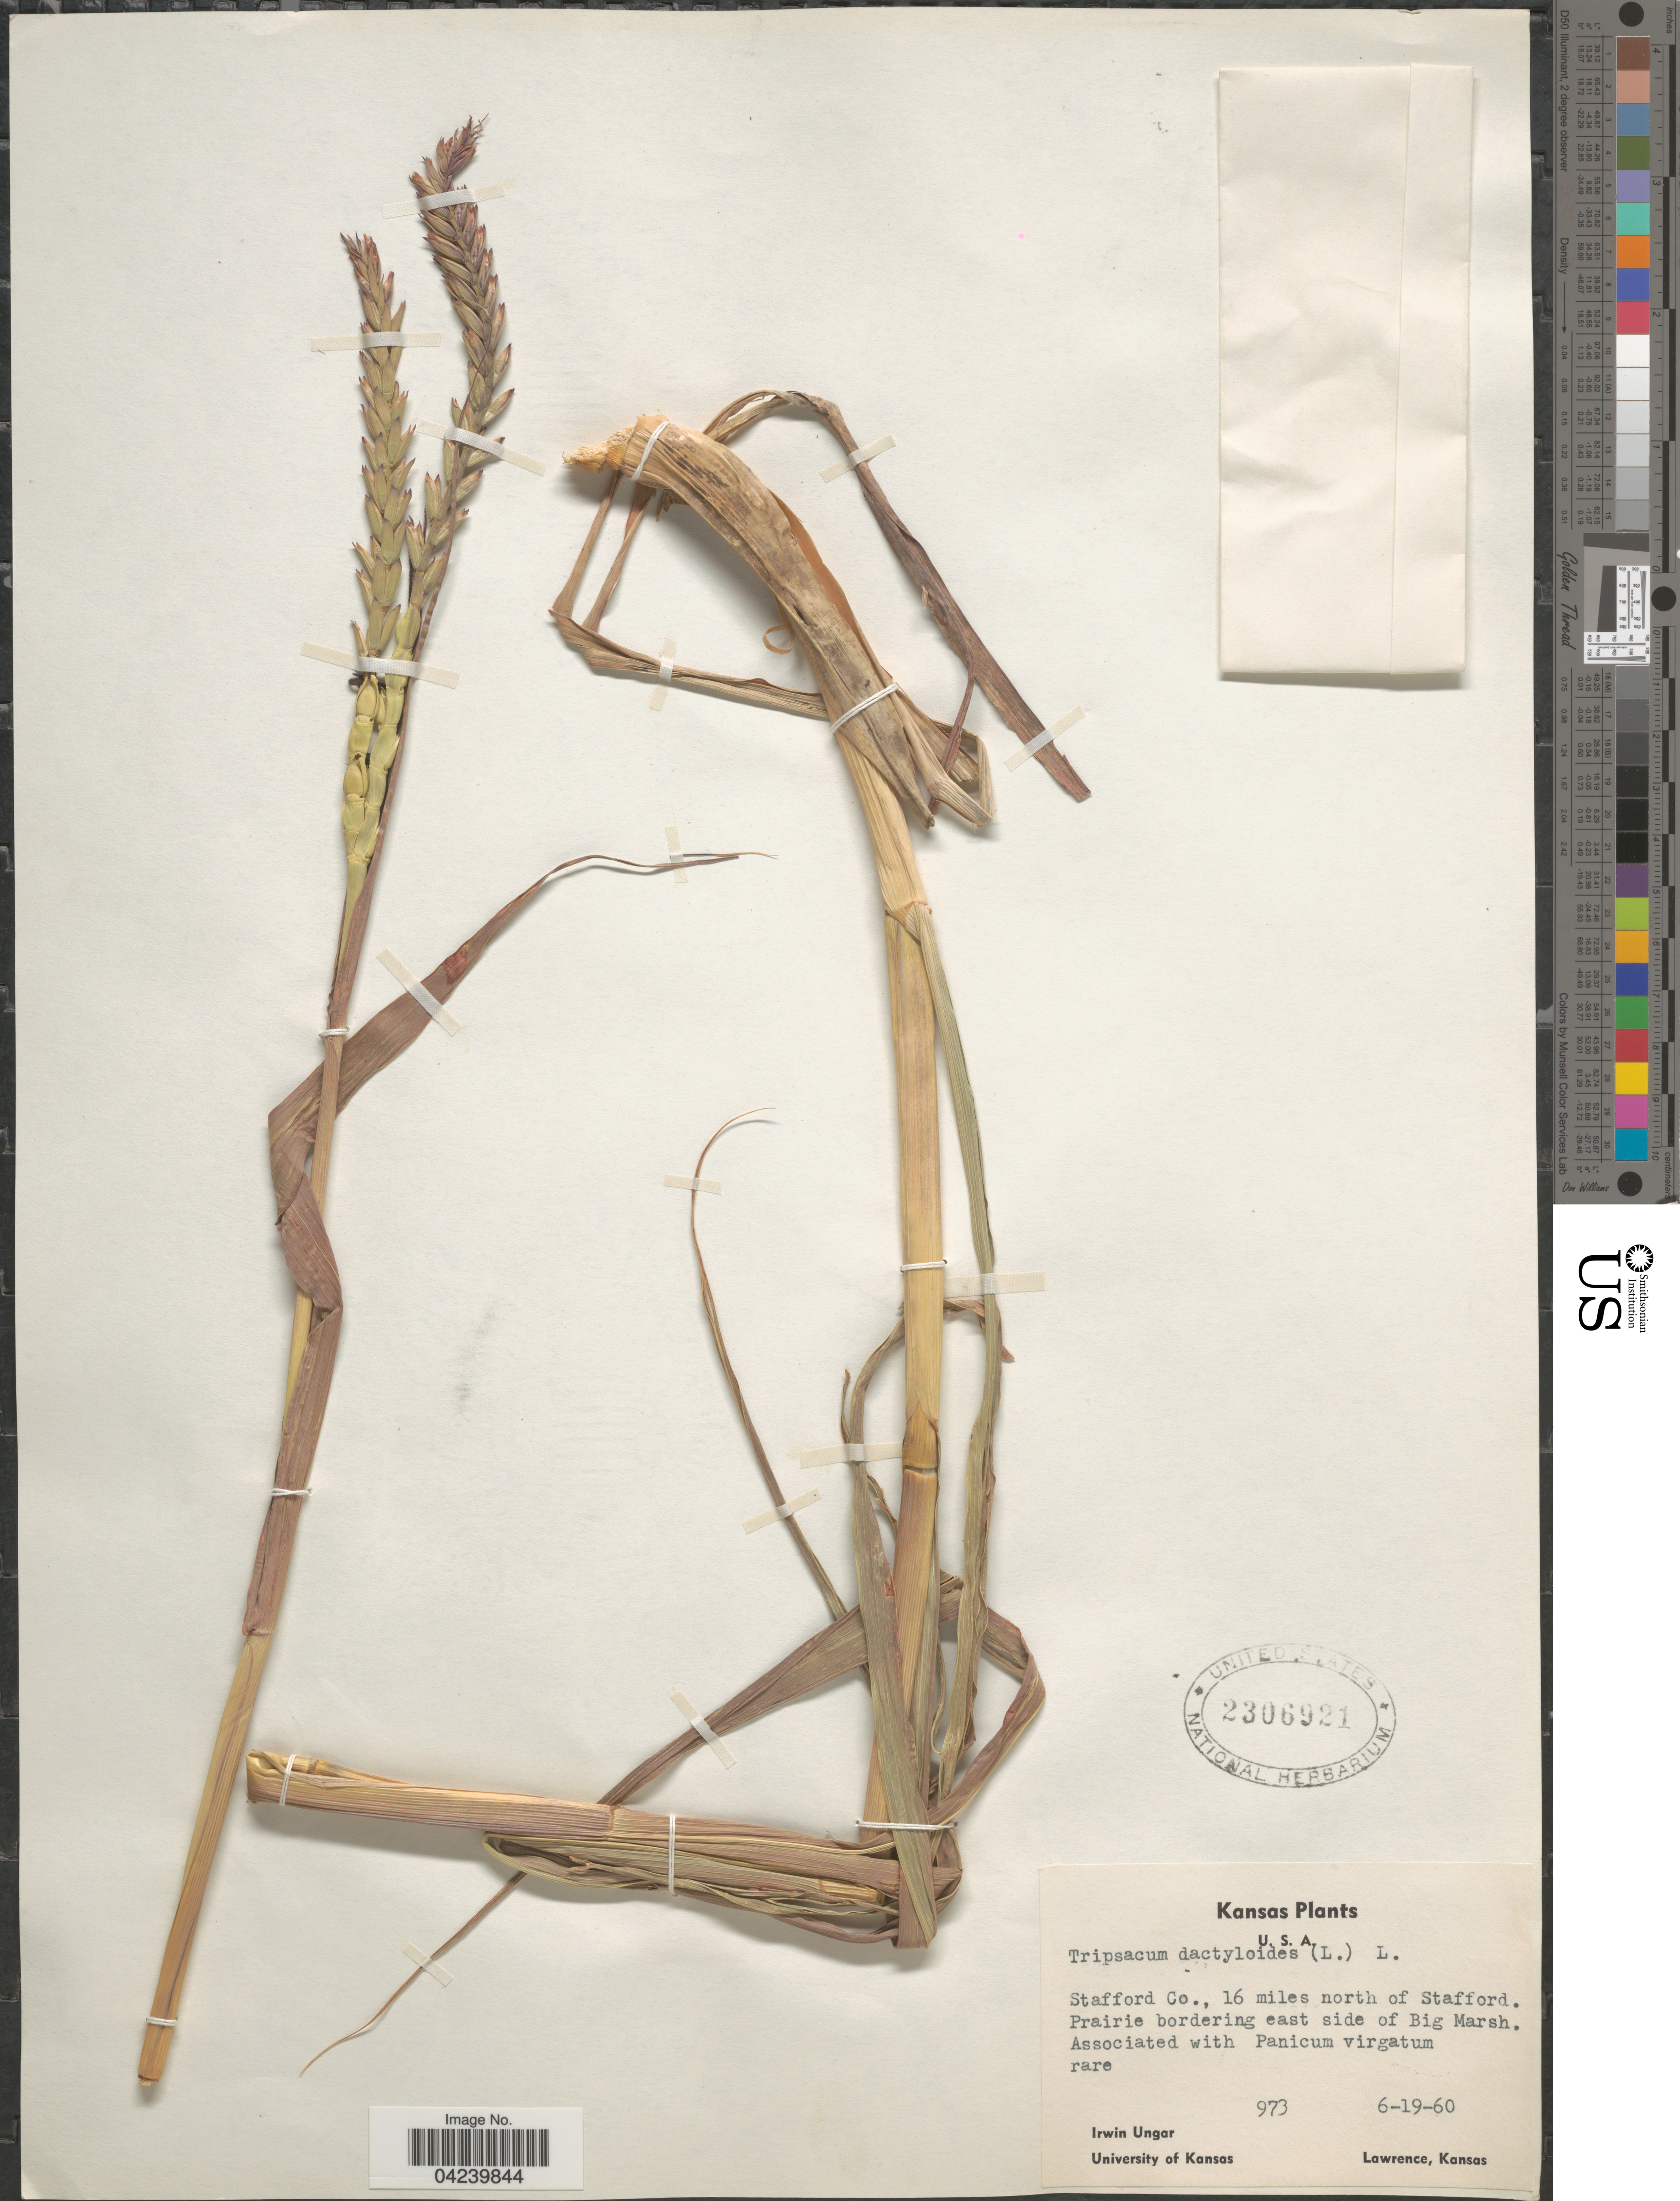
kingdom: Plantae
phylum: Tracheophyta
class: Liliopsida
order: Poales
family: Poaceae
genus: Tripsacum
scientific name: Tripsacum dactyloides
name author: (L.) L.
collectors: I. Ungar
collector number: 973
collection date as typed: Transcribed d/m/y: 19/6/60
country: United States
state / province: Kansas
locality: Stafford Co., 16 miles north of Stafford. Prairie bordering east side of Big Marsh.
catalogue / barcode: US 2306921